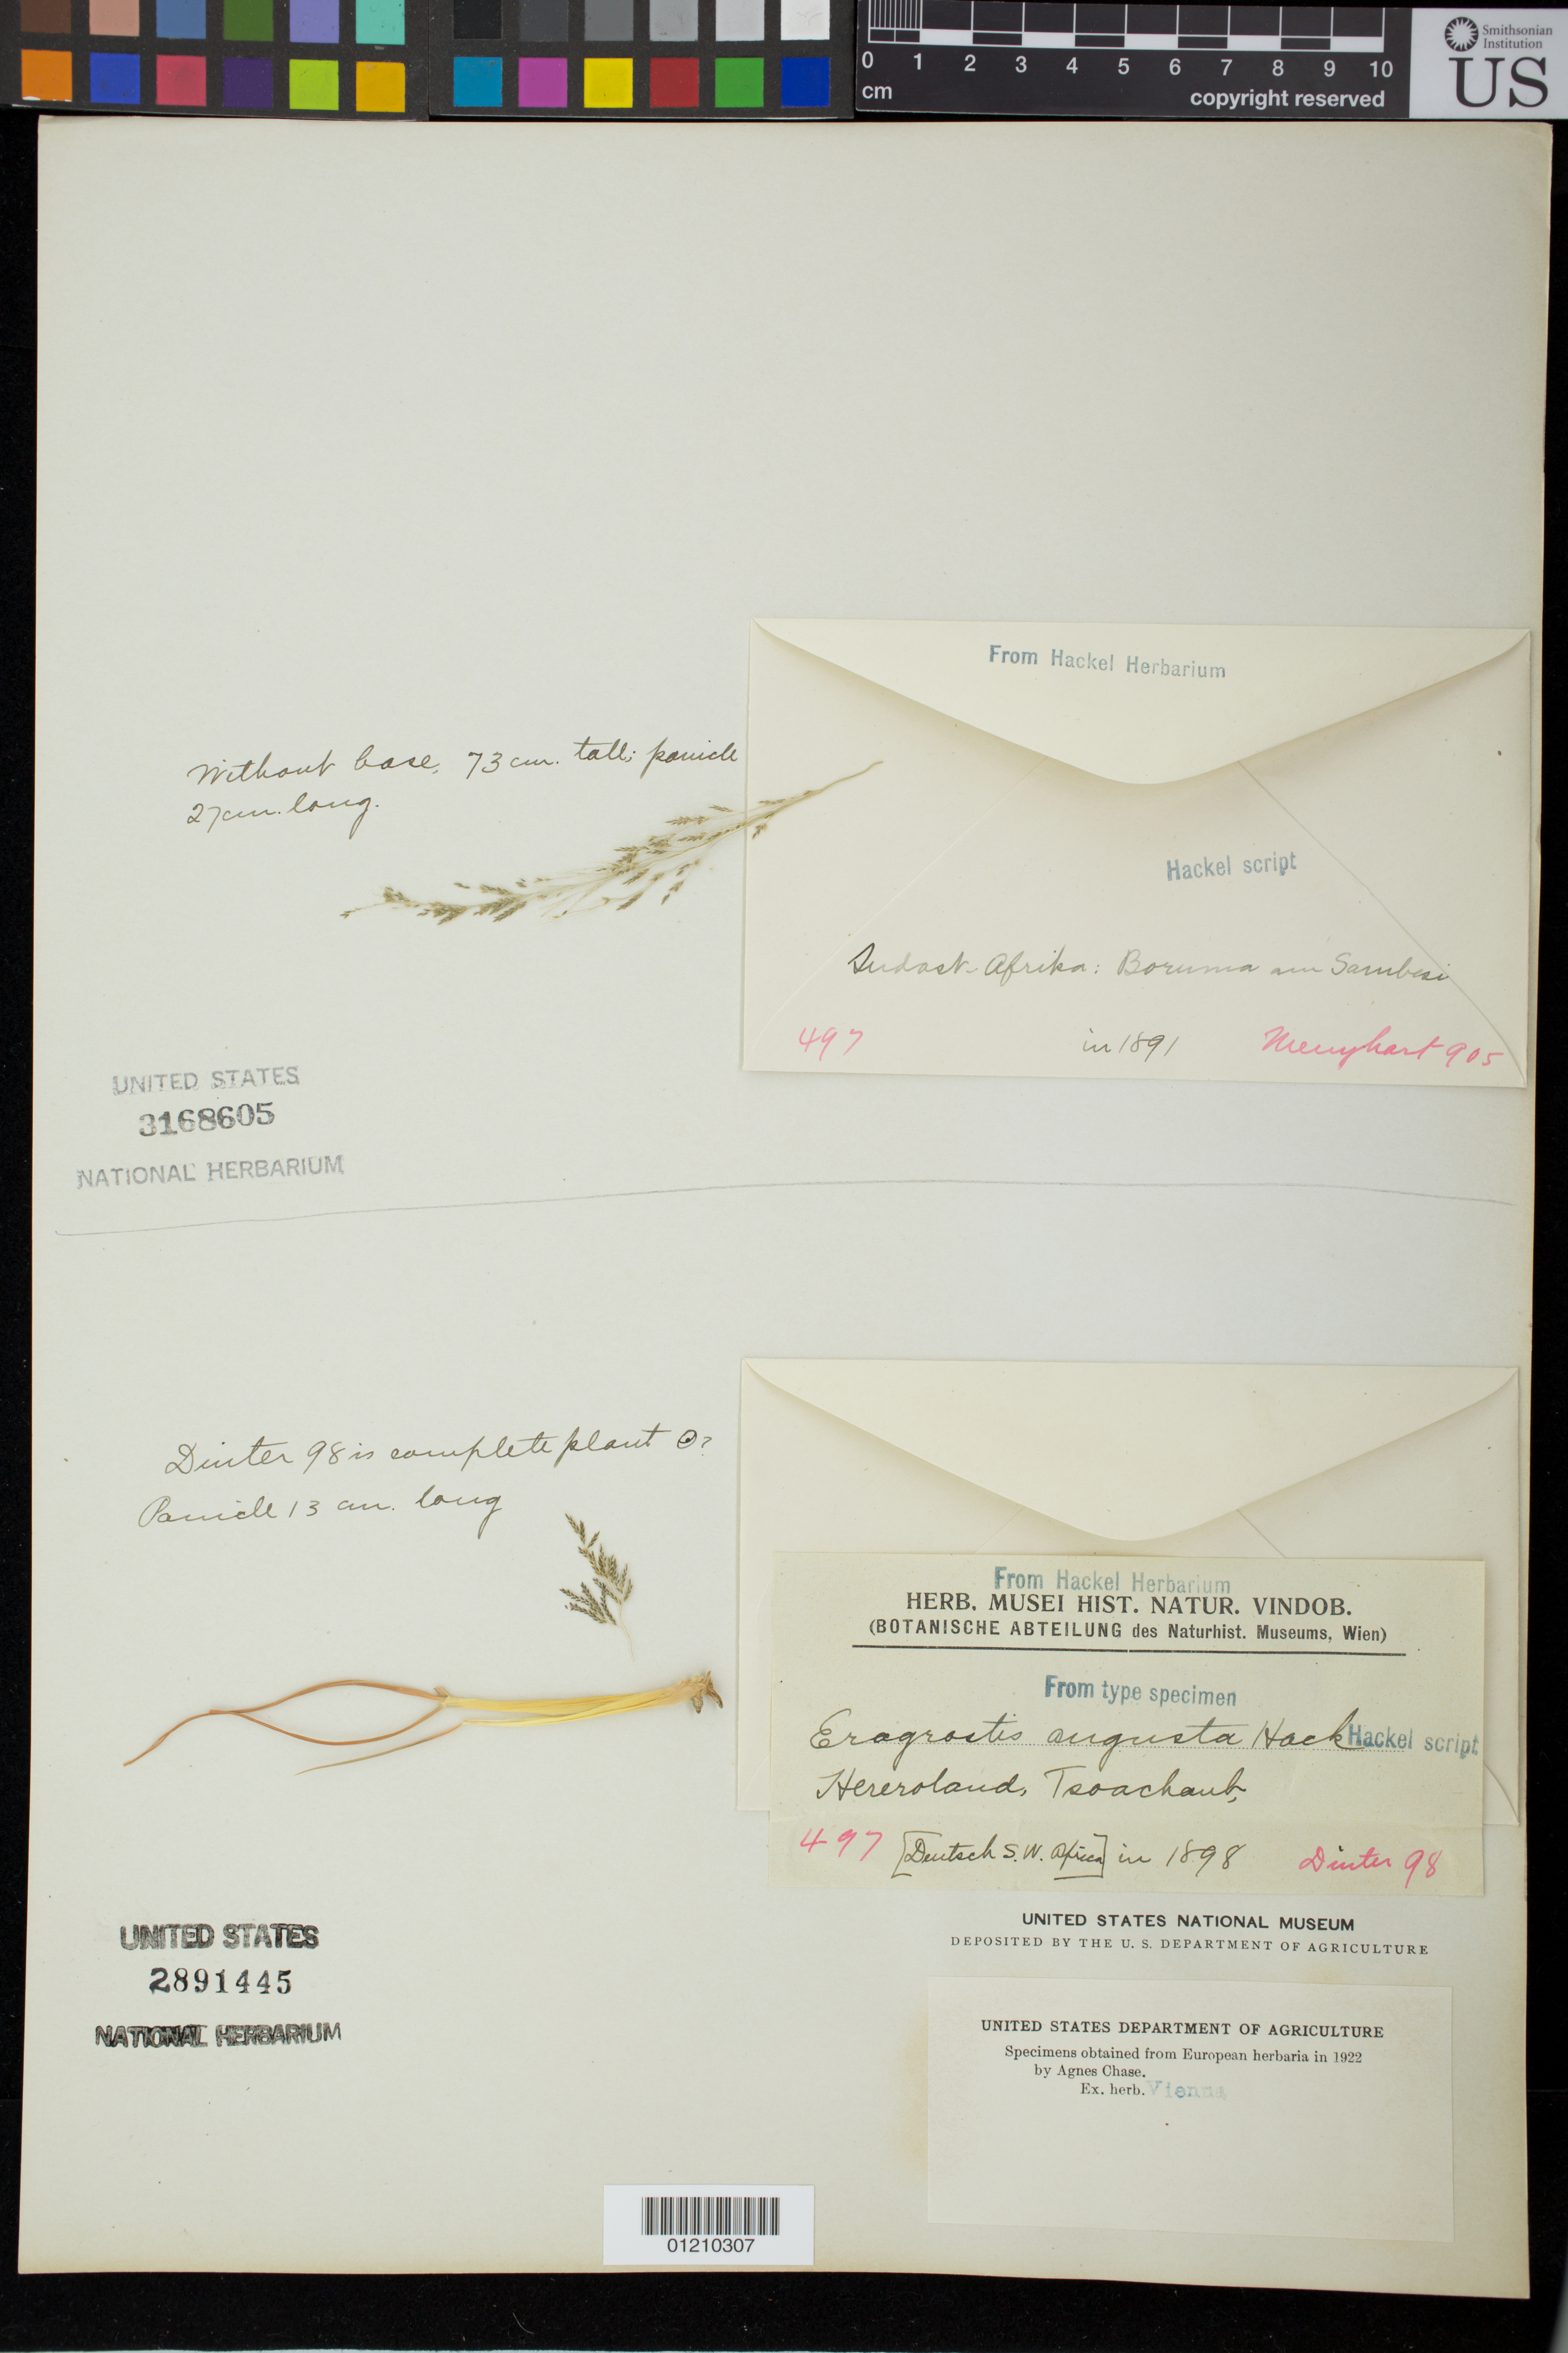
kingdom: Plantae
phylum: Tracheophyta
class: Liliopsida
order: Poales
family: Poaceae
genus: Eragrostis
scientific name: Eragrostis angusta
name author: Hack.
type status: Isosyntype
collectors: M. Dinter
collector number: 98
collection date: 1898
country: Namibia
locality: Hereroland, Tsoachanb.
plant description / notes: Fragmentary material of type specimen ex herb. Vienna.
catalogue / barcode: US 2891445